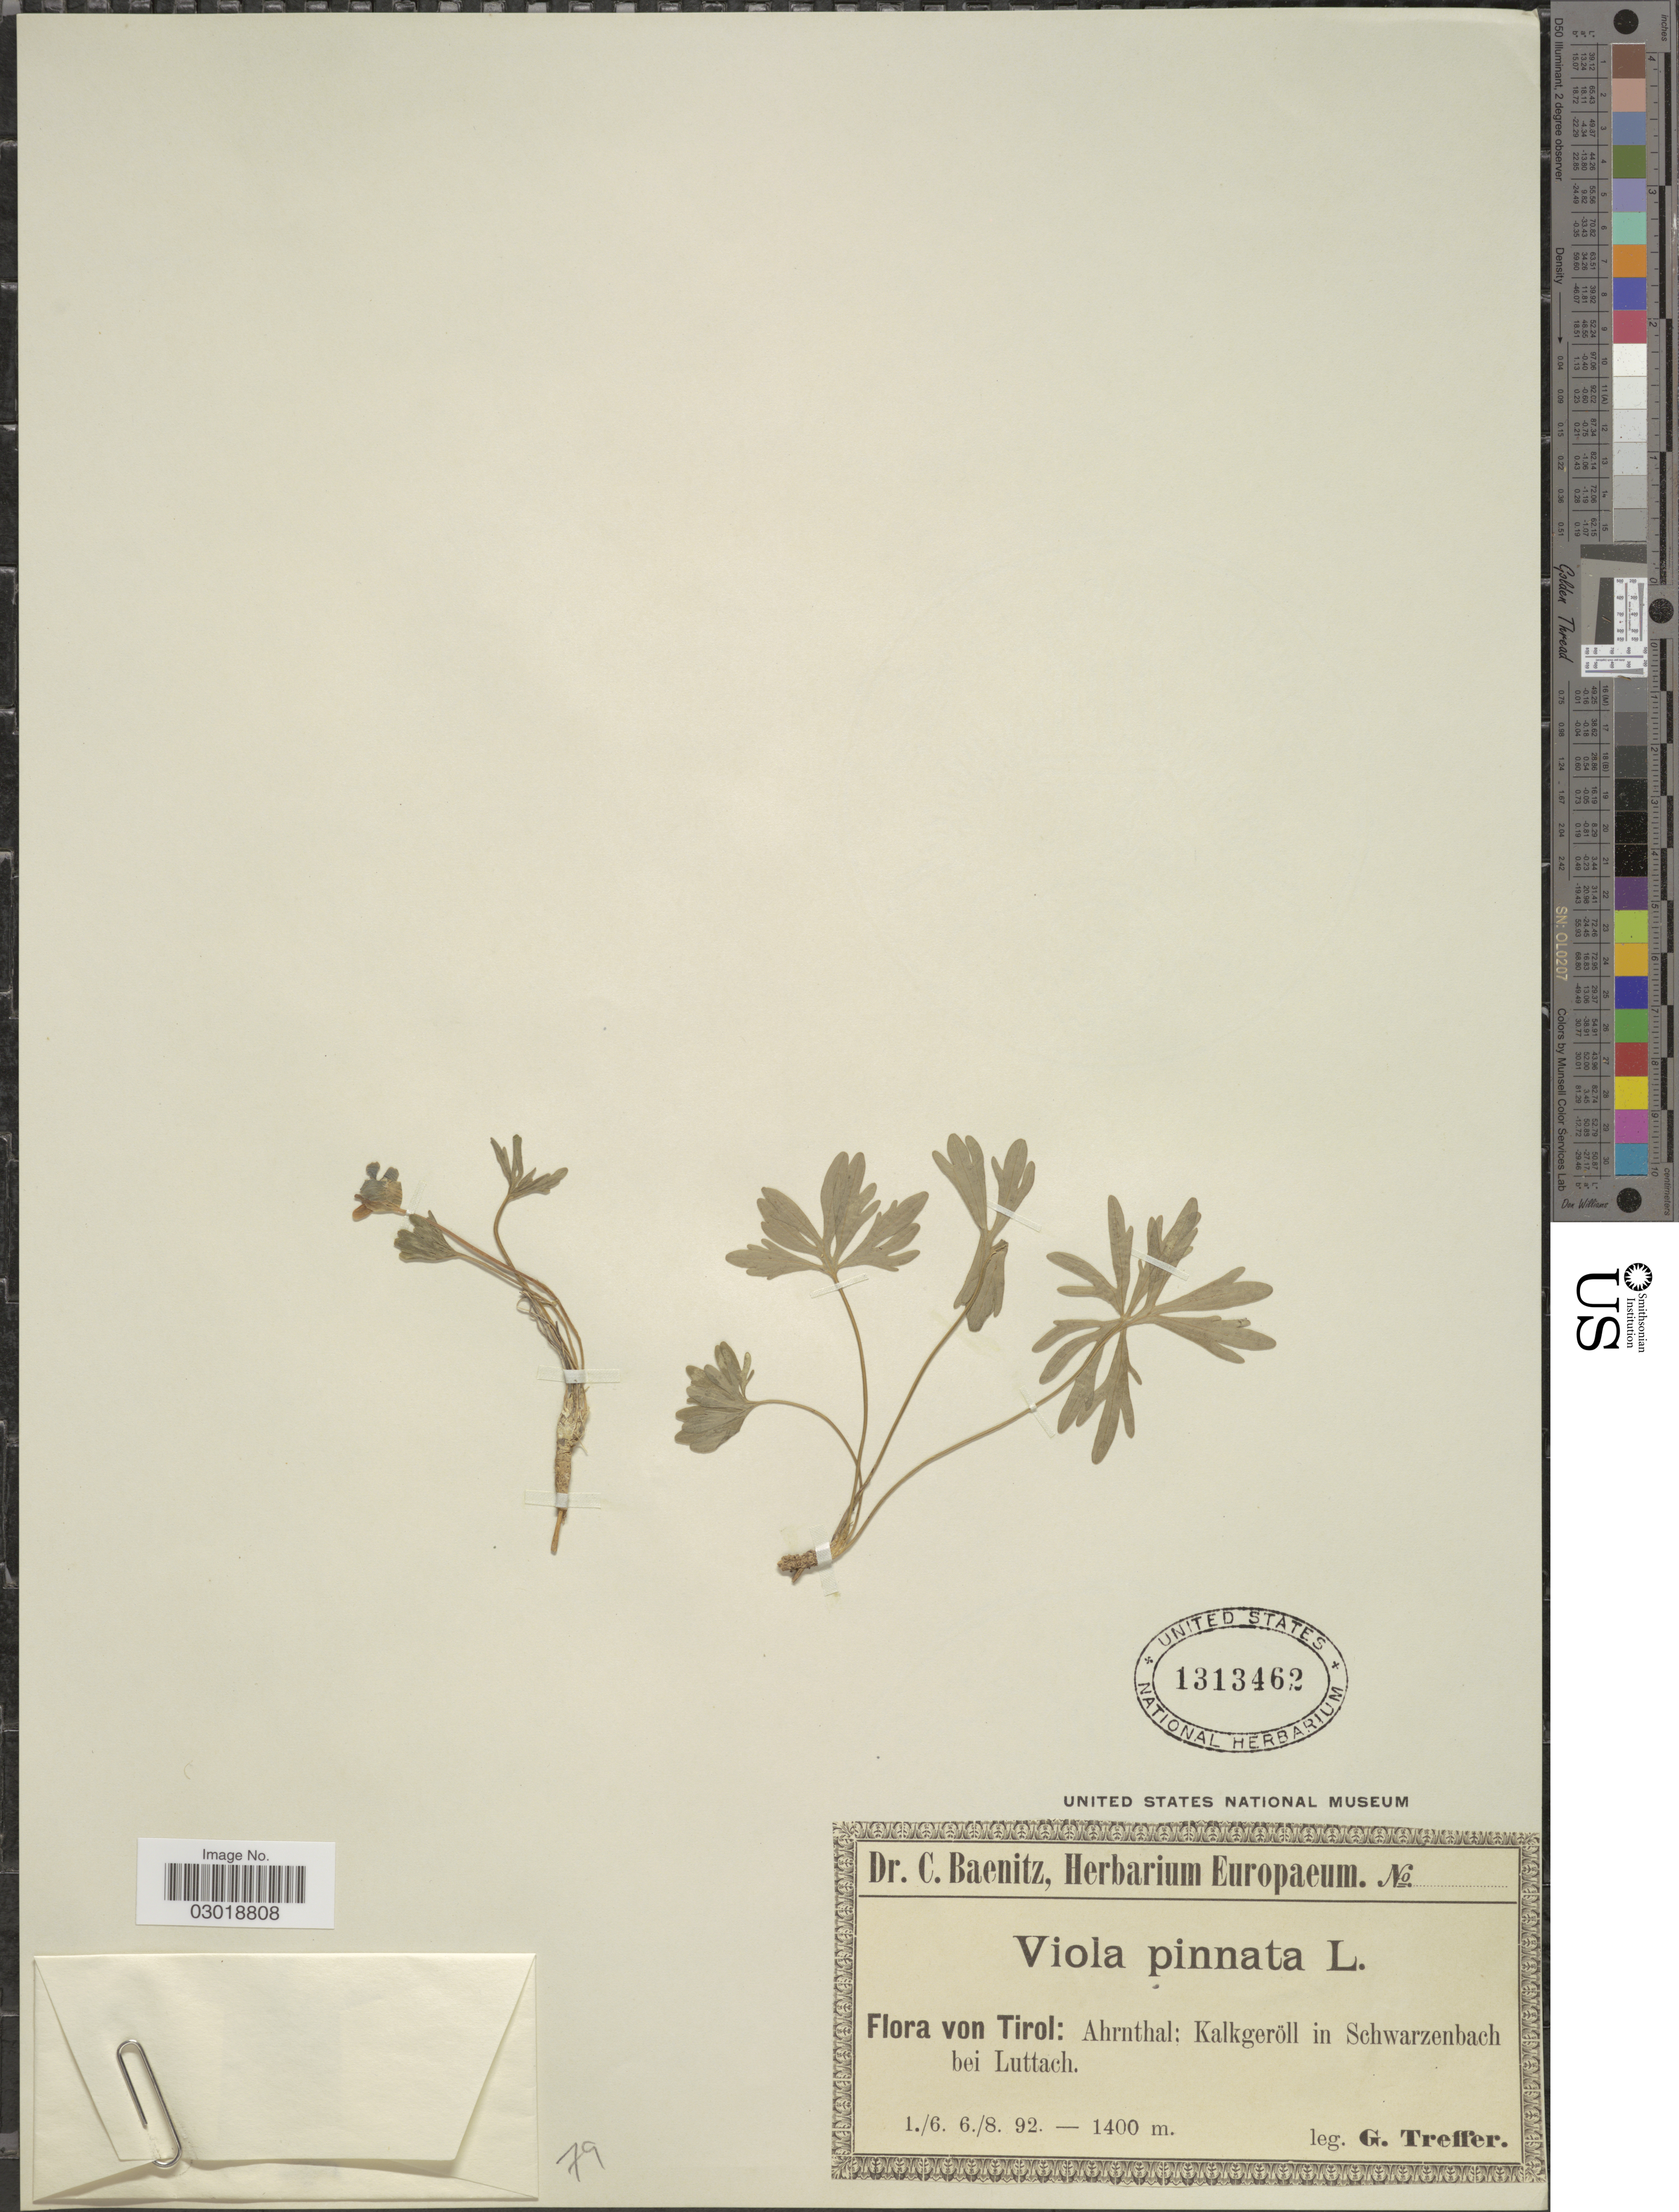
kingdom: Plantae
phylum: Tracheophyta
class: Magnoliopsida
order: Malpighiales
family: Violaceae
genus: Viola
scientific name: Viola pinnata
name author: L.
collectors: G. Treffer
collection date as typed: Transcribed d/m/y: 1/6/92 to 6/8/92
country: Austria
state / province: Tirol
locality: Ahrnthal: Kalkgeröll in Schwarzenbach bei Luttach.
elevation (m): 1400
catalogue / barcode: US 1313462